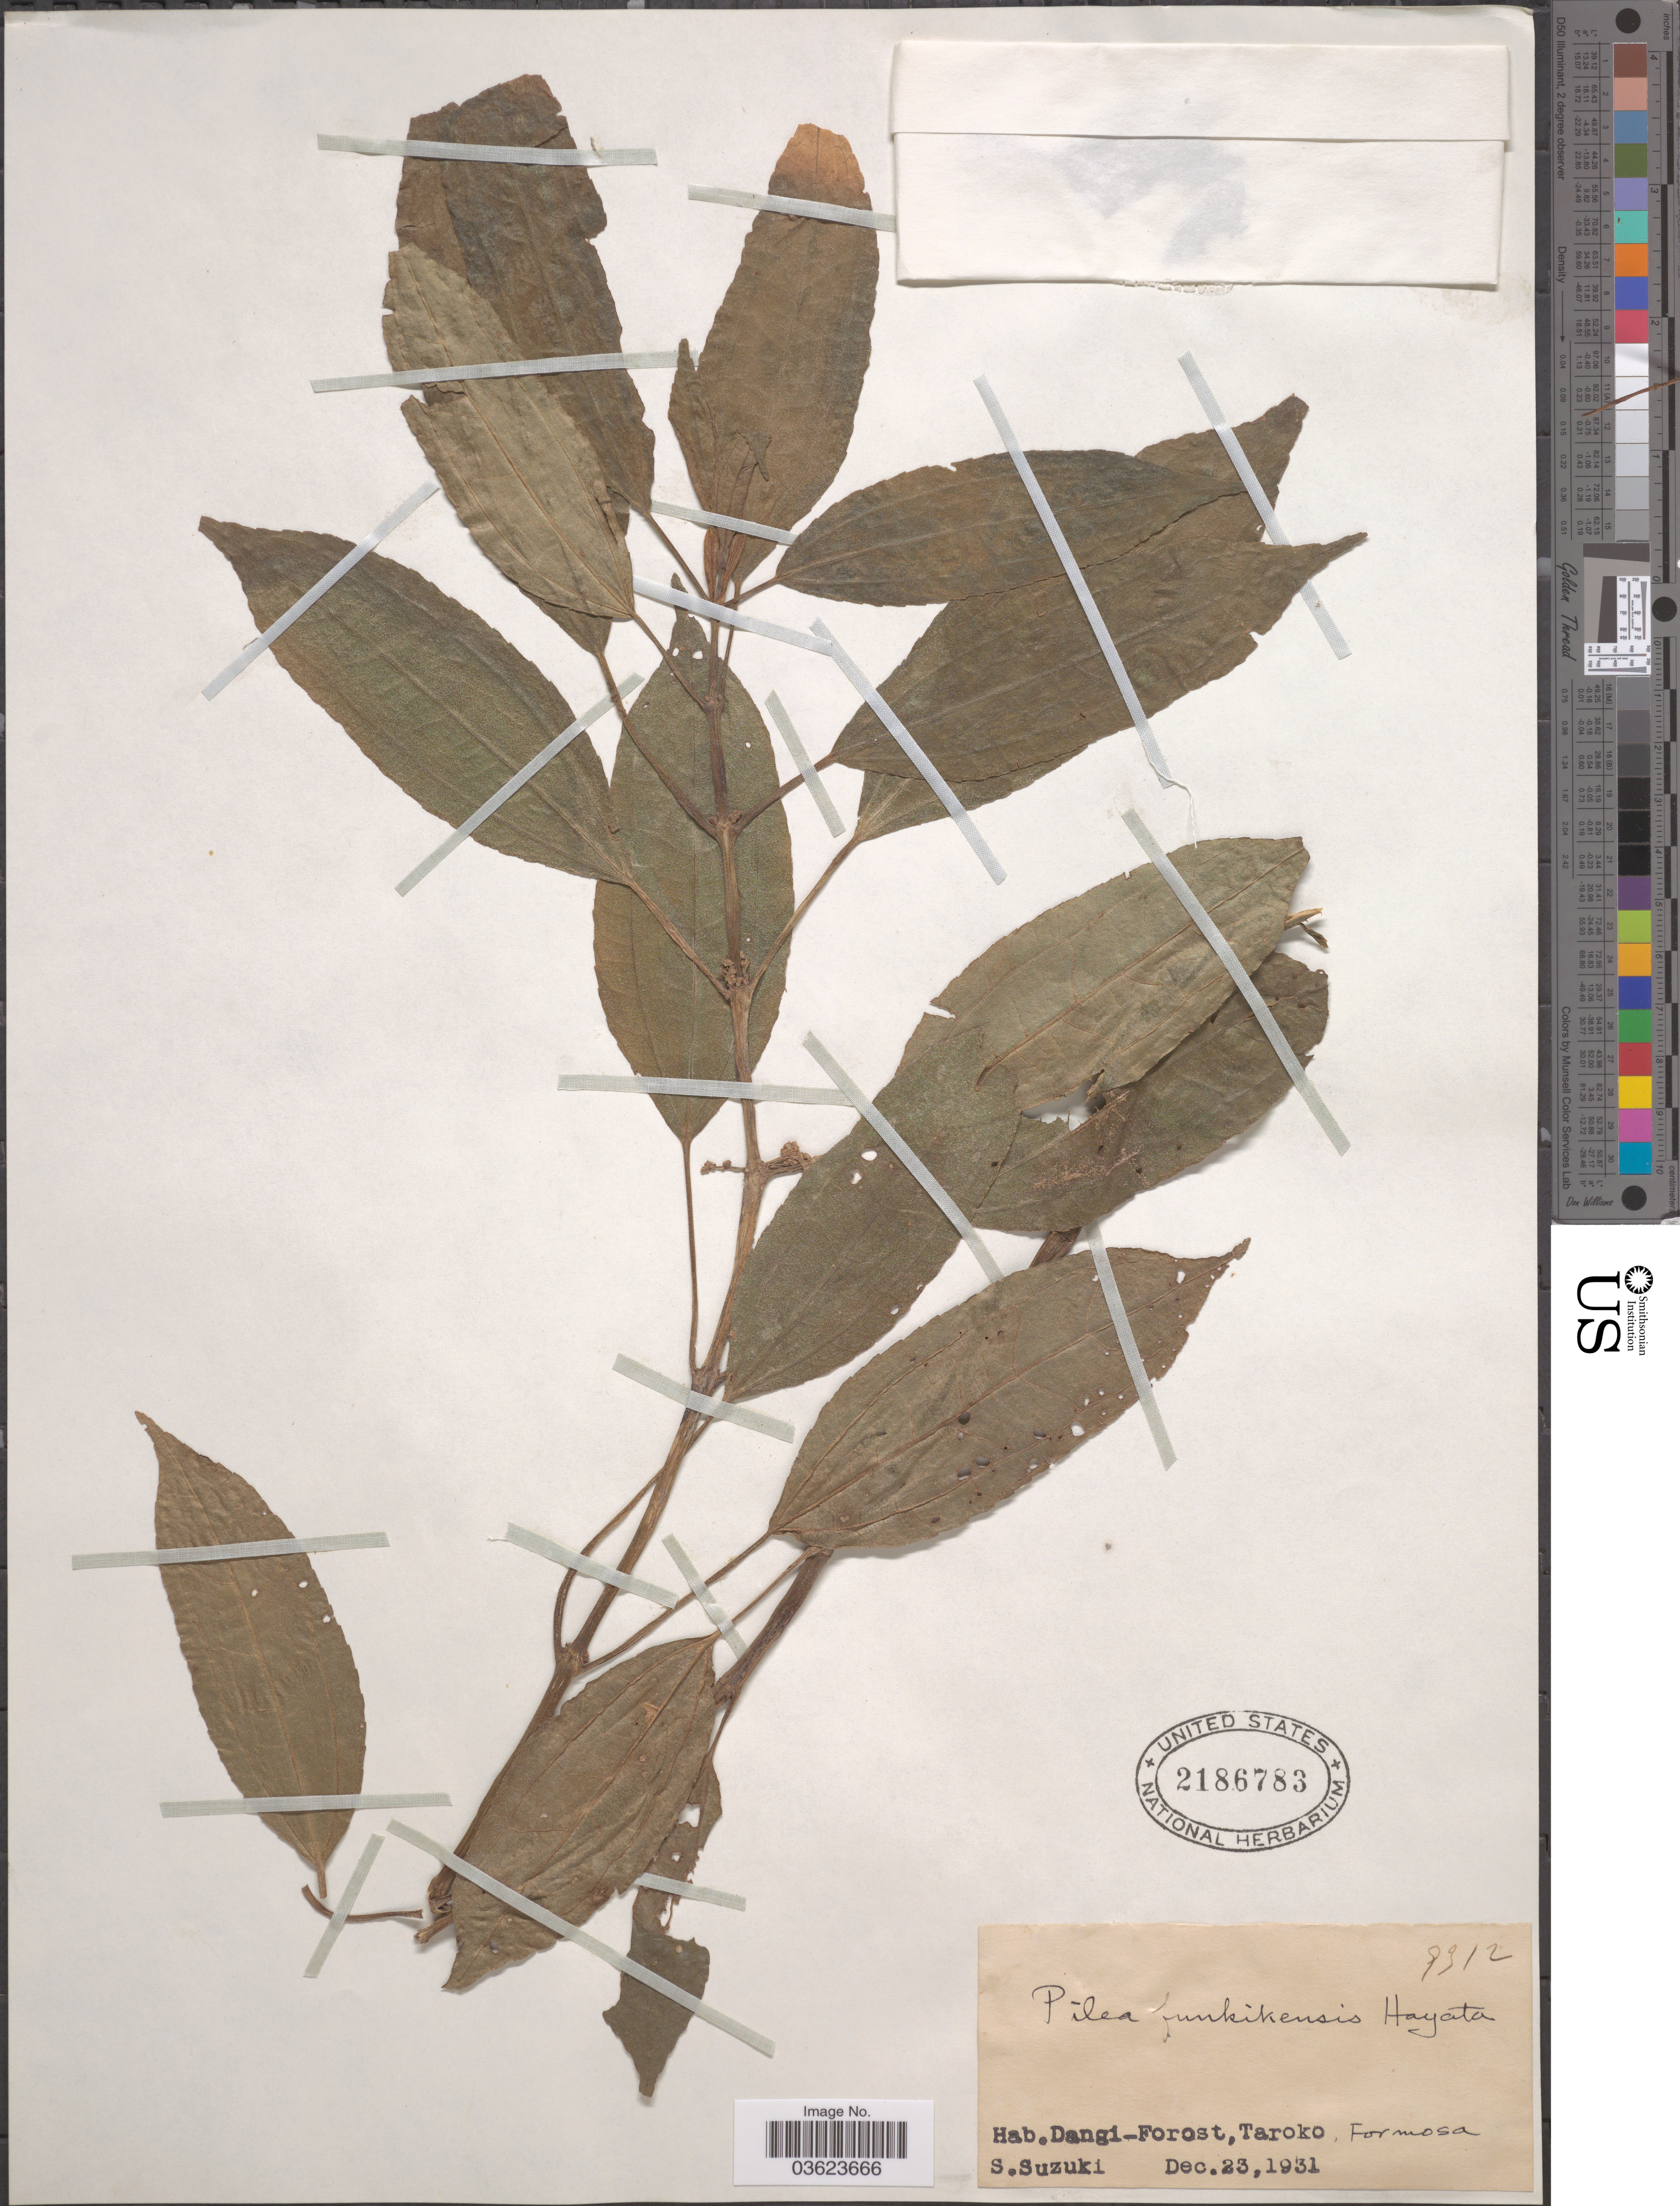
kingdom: Plantae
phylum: Tracheophyta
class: Magnoliopsida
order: Rosales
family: Urticaceae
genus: Pilea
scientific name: Pilea funkikensis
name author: Hayata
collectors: S. Suzuki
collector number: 8312*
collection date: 1931-12-23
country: Taiwan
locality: Dangi-Forost,Taroko, Formosa.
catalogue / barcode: US 2186783